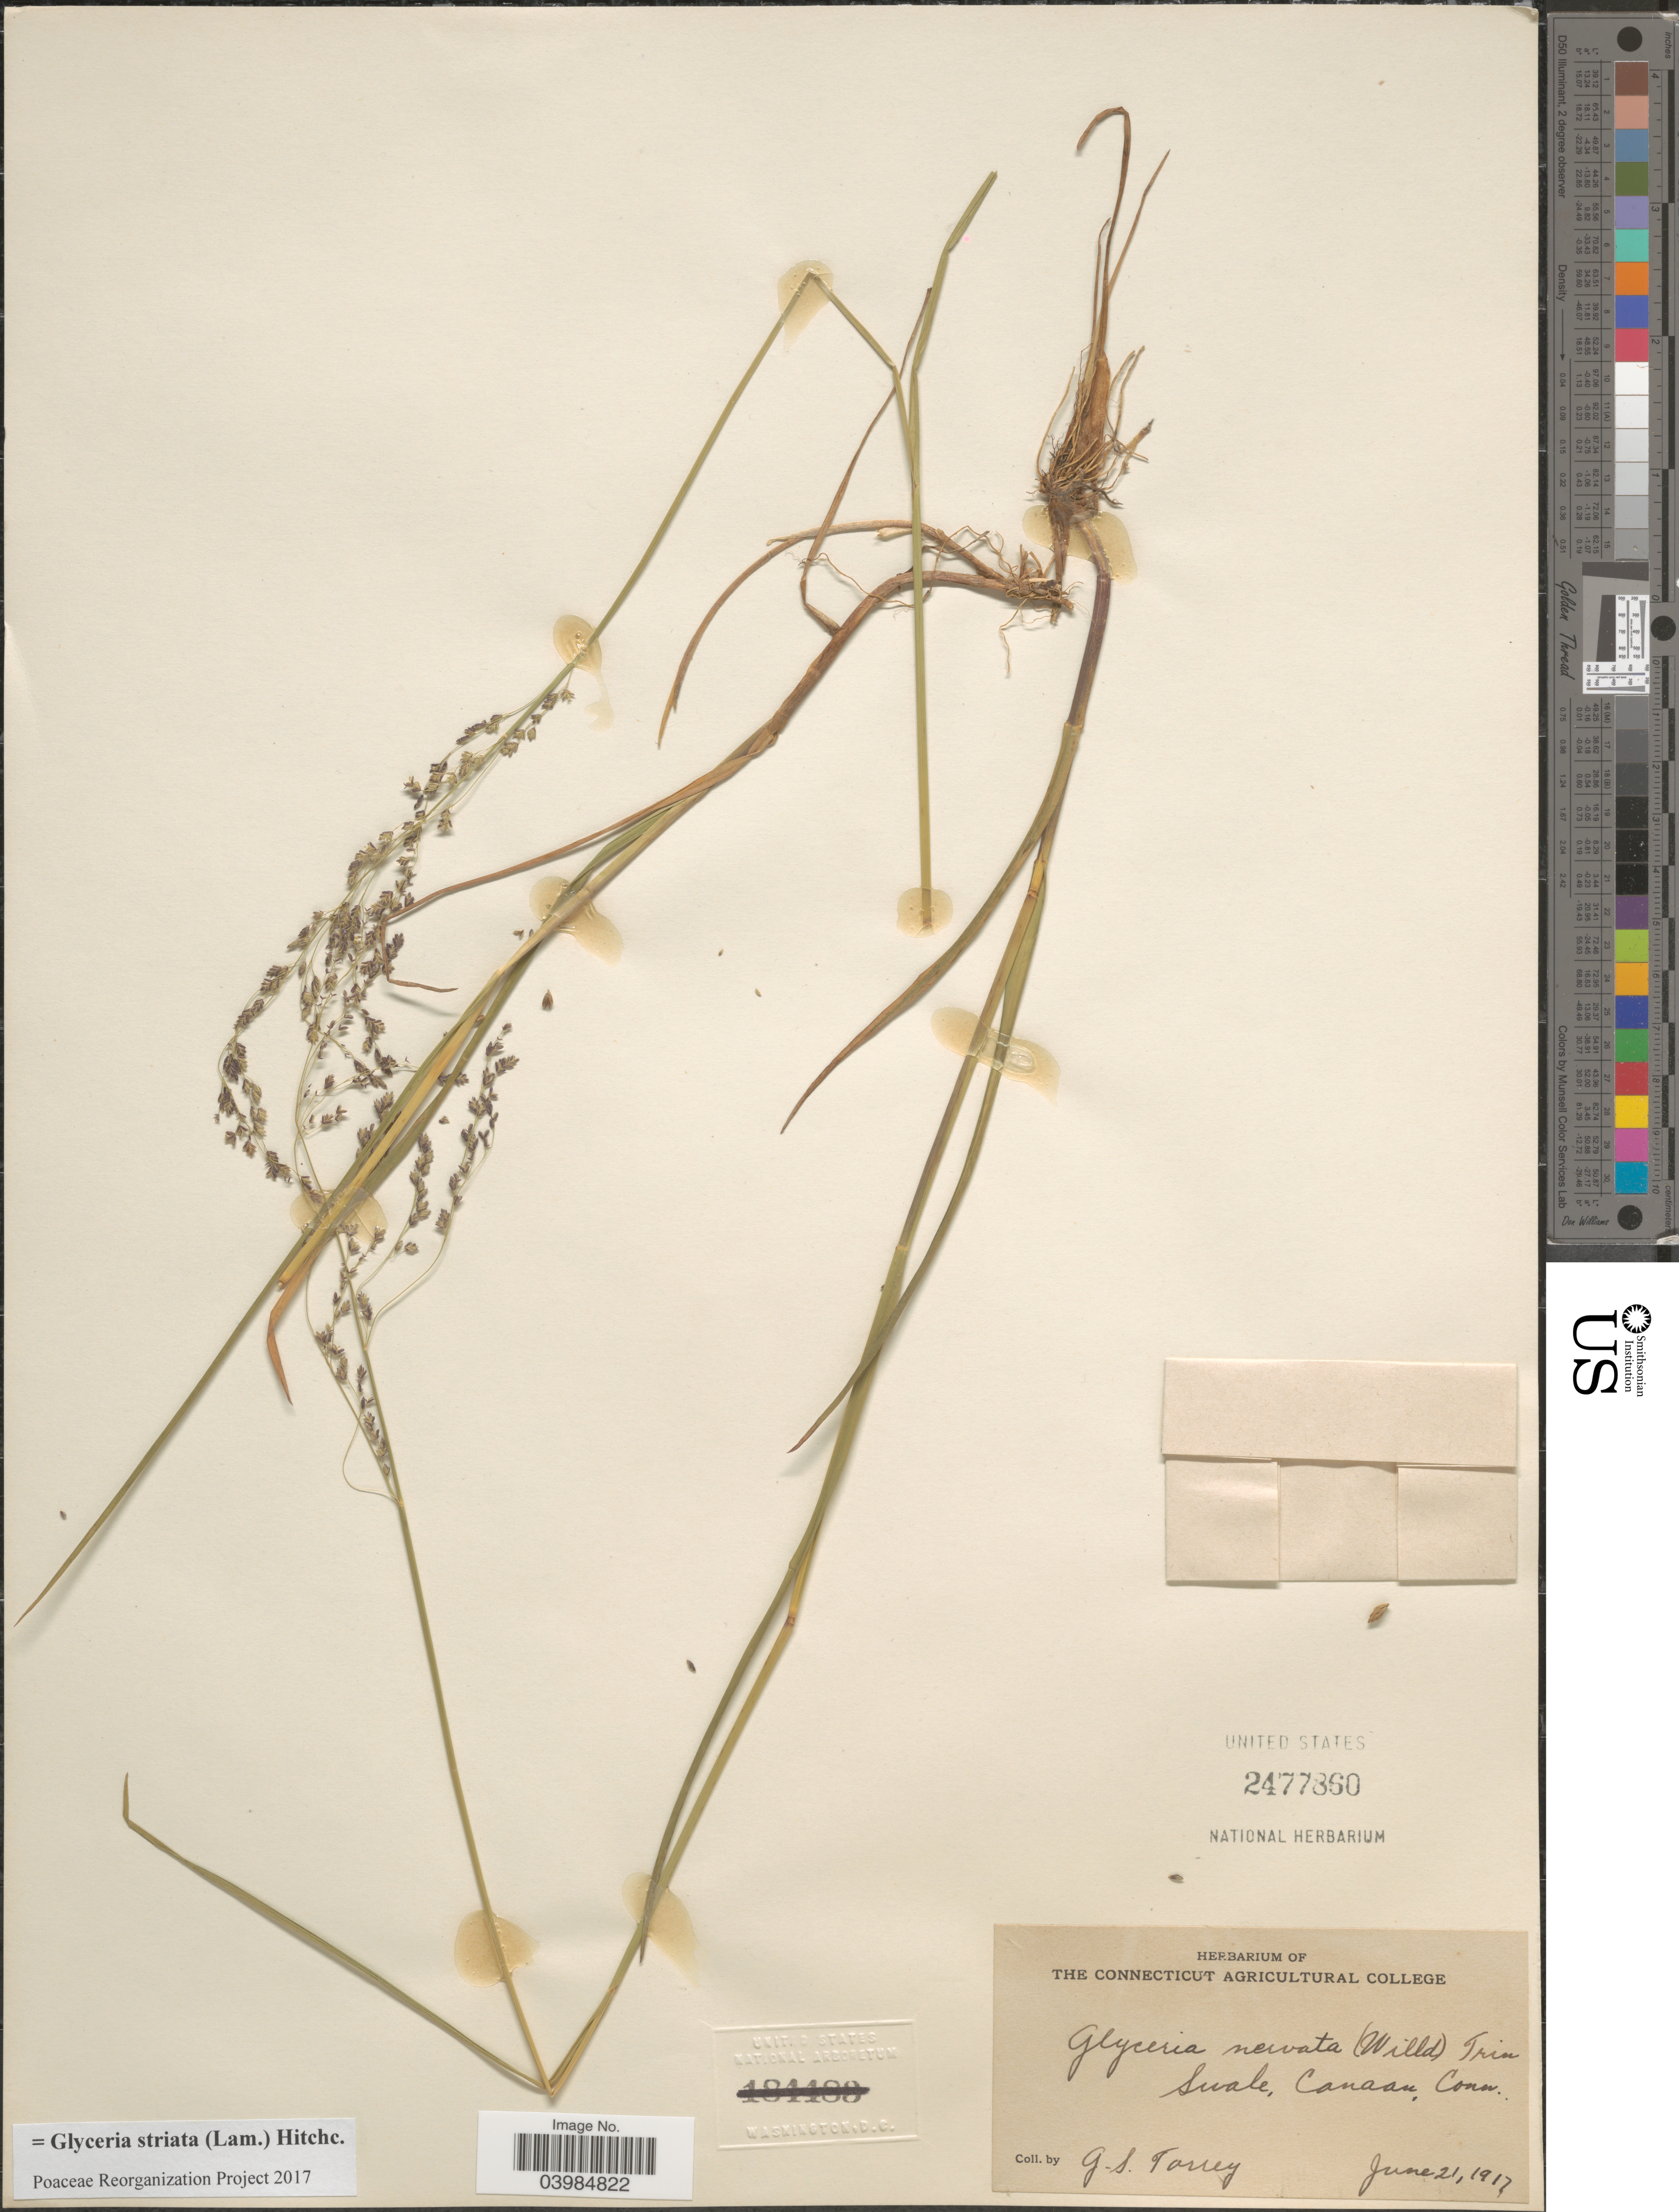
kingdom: Plantae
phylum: Tracheophyta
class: Liliopsida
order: Poales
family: Poaceae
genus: Glyceria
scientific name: Glyceria striata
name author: (Lam.) Hitchc.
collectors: G. S. Torrey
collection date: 1917-06-21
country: United States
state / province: Connecticut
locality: Swale, Canaan.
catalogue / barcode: US 2477860